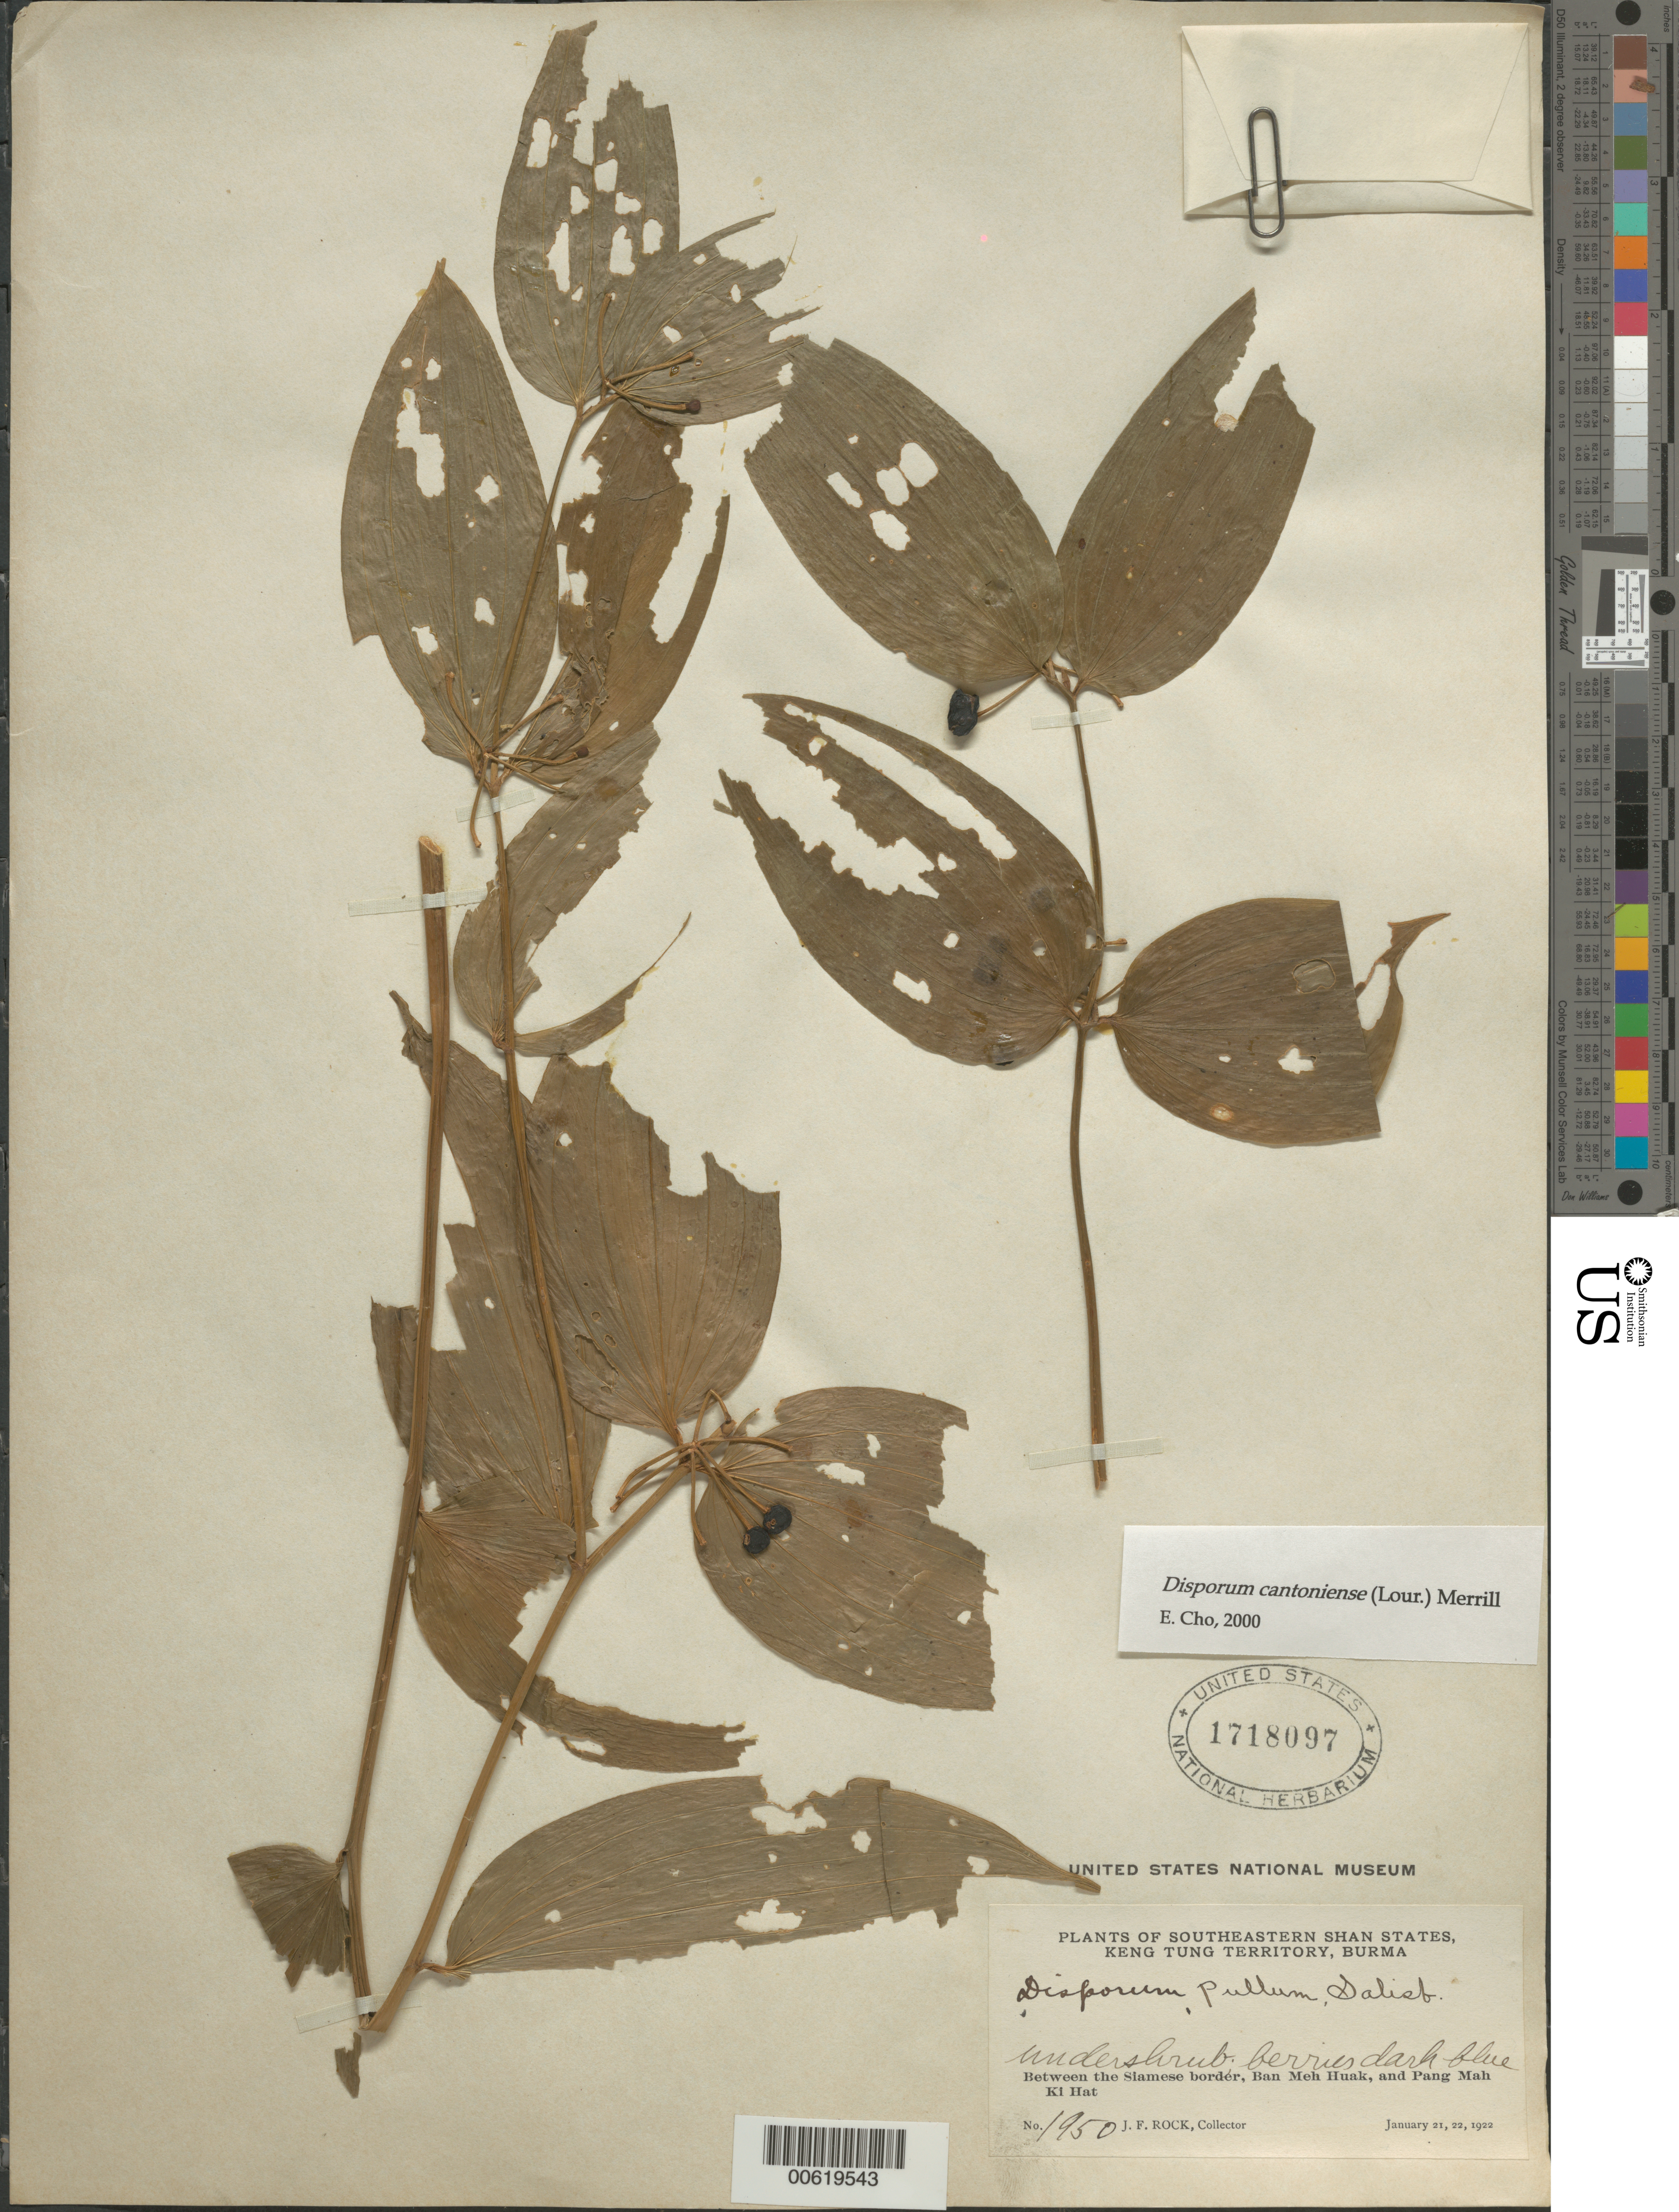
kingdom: Plantae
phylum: Tracheophyta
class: Liliopsida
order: Liliales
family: Colchicaceae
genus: Disporum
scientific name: Disporum pullum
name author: Salisb.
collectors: J. F. Rock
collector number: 1950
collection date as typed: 22 Jan 1922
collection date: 1922-01-22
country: Myanmar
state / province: Shan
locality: Between the Siamese border, Ban Meh Huak, and Pang Mah Ki Hat.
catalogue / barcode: US 1718097